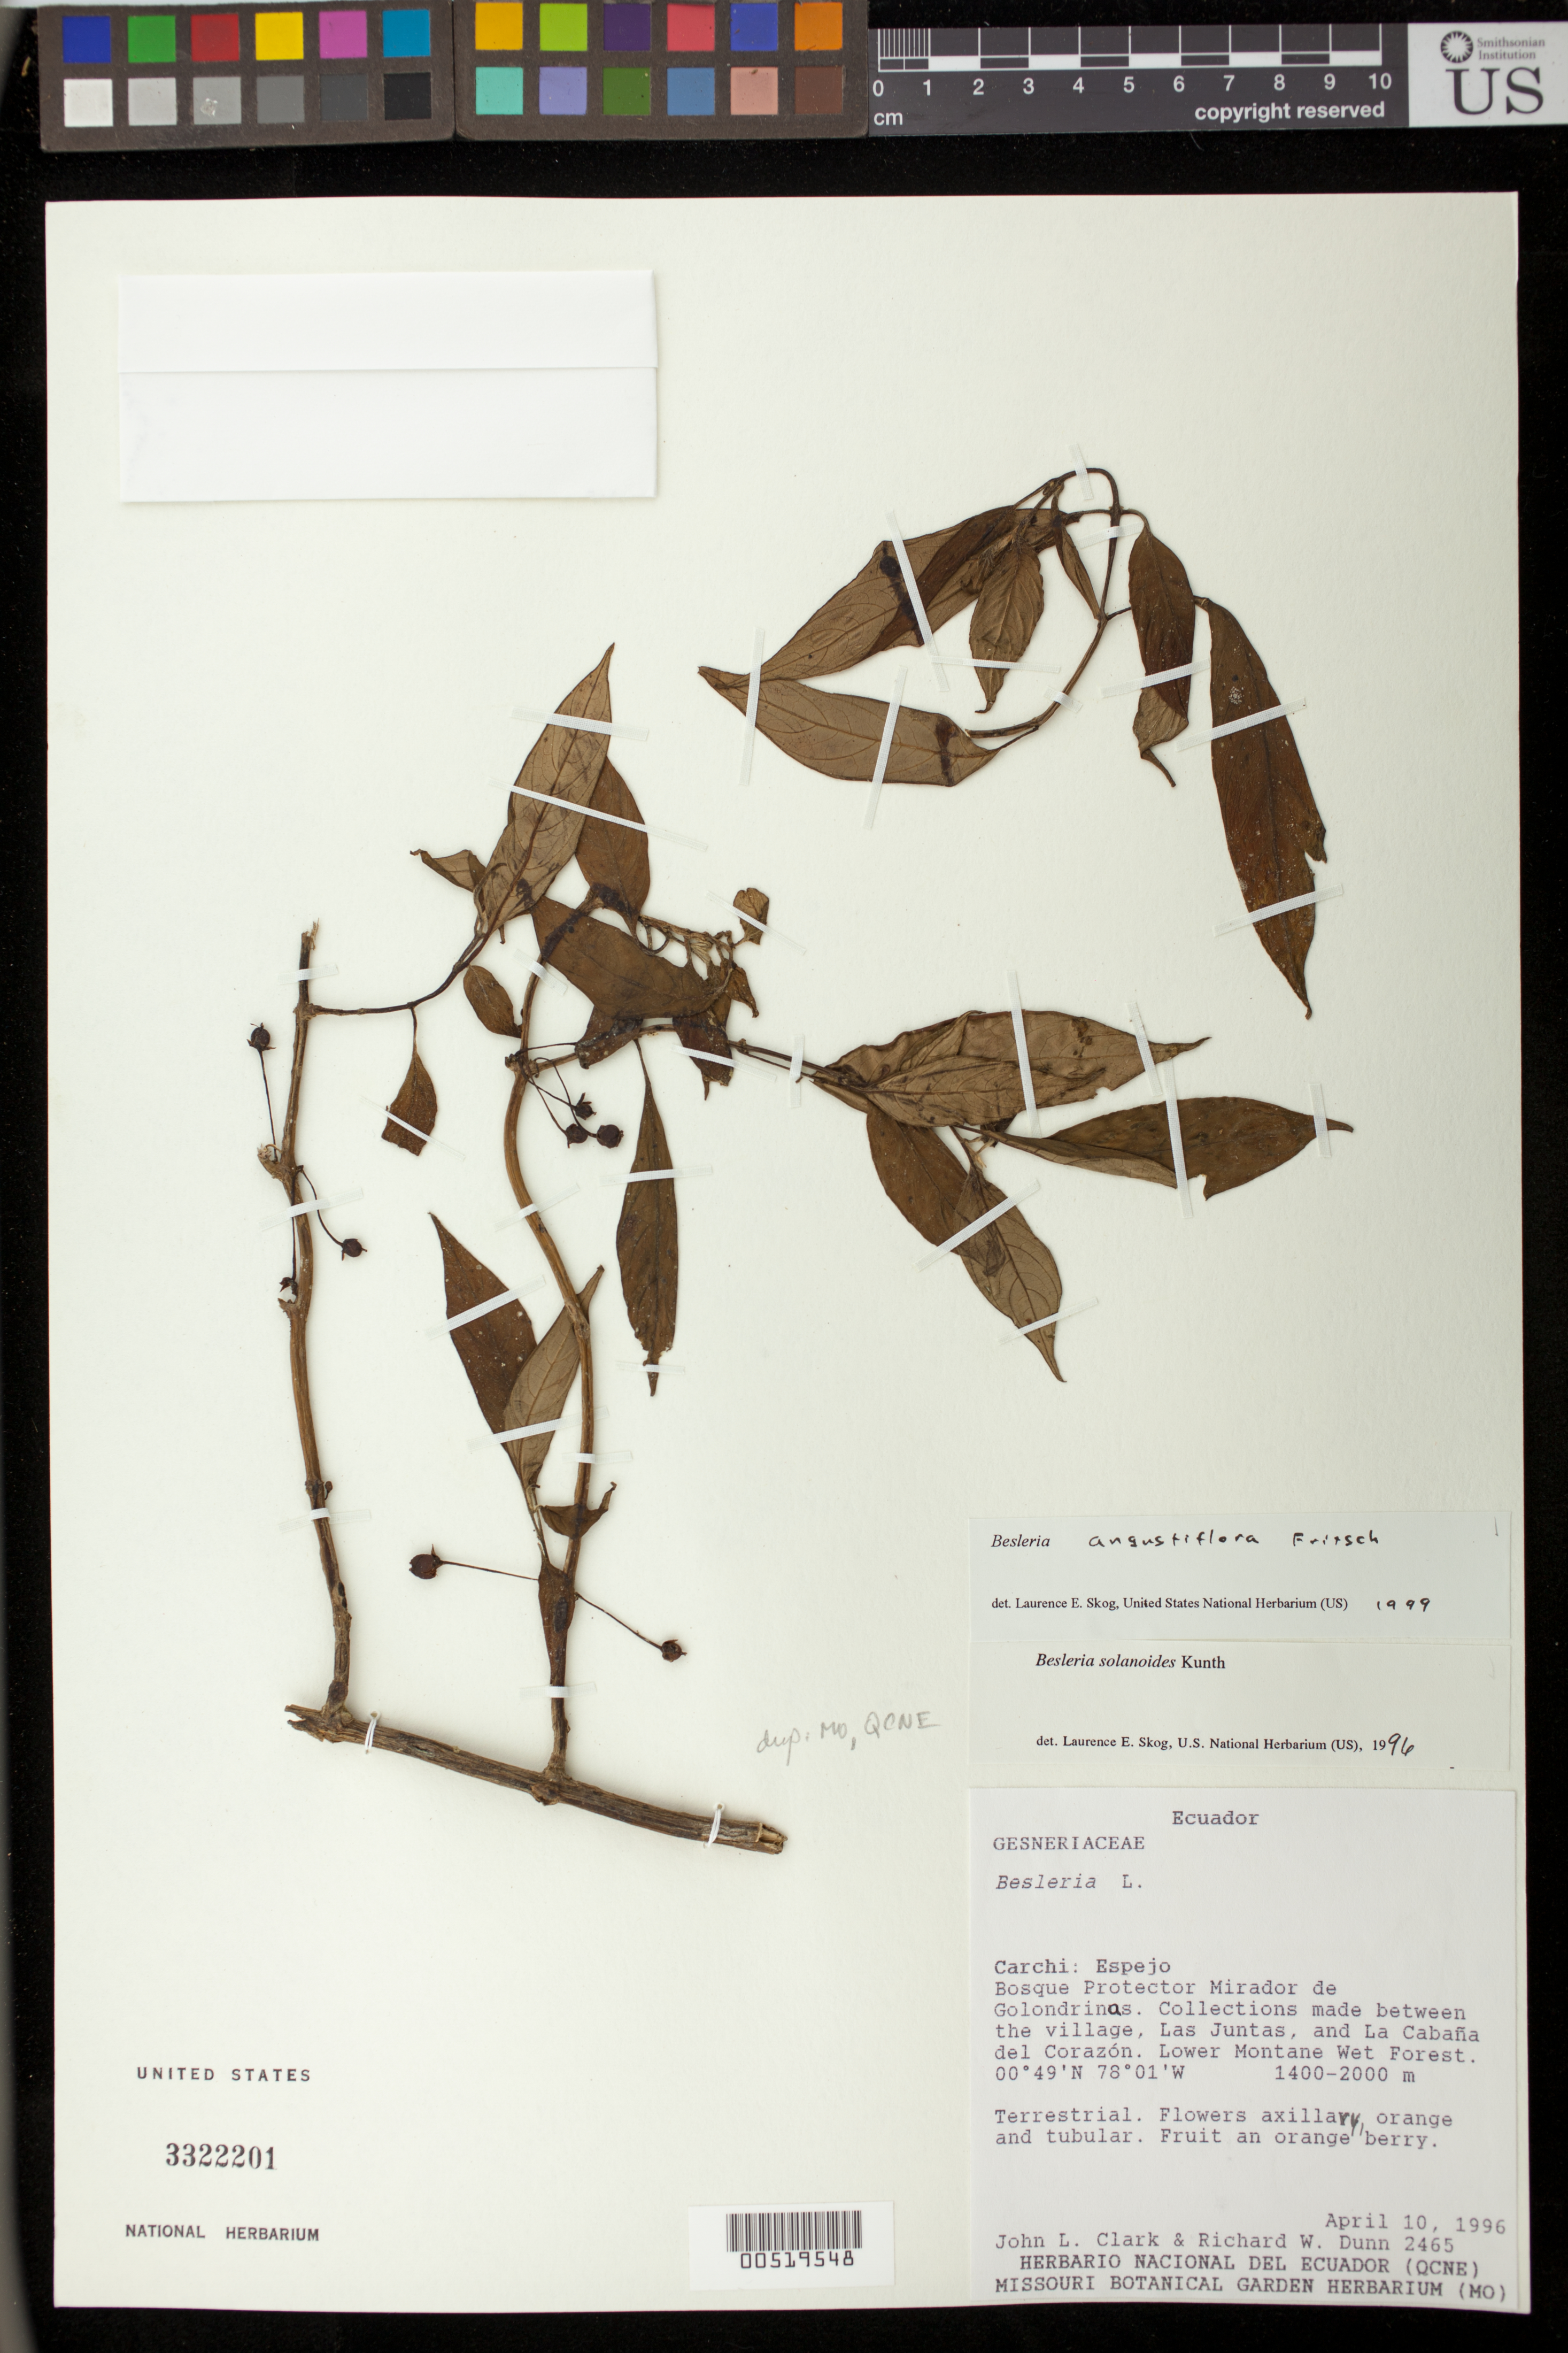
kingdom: Plantae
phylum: Tracheophyta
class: Magnoliopsida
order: Lamiales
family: Gesneriaceae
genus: Besleria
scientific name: Besleria angustiflora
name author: Fritsch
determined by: Skog, Laurence E.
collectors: J. L. Clark & R. Dunn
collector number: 2465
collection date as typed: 10 Apr 1996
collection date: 1996-04-10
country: Ecuador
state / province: Carchi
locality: Espejo; Bosque Protector Mirador de Golondrinas; between the village, Las Juntas, and La Cabaña del Corazón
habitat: Lower montane wet forest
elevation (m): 1400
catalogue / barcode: US 3322201